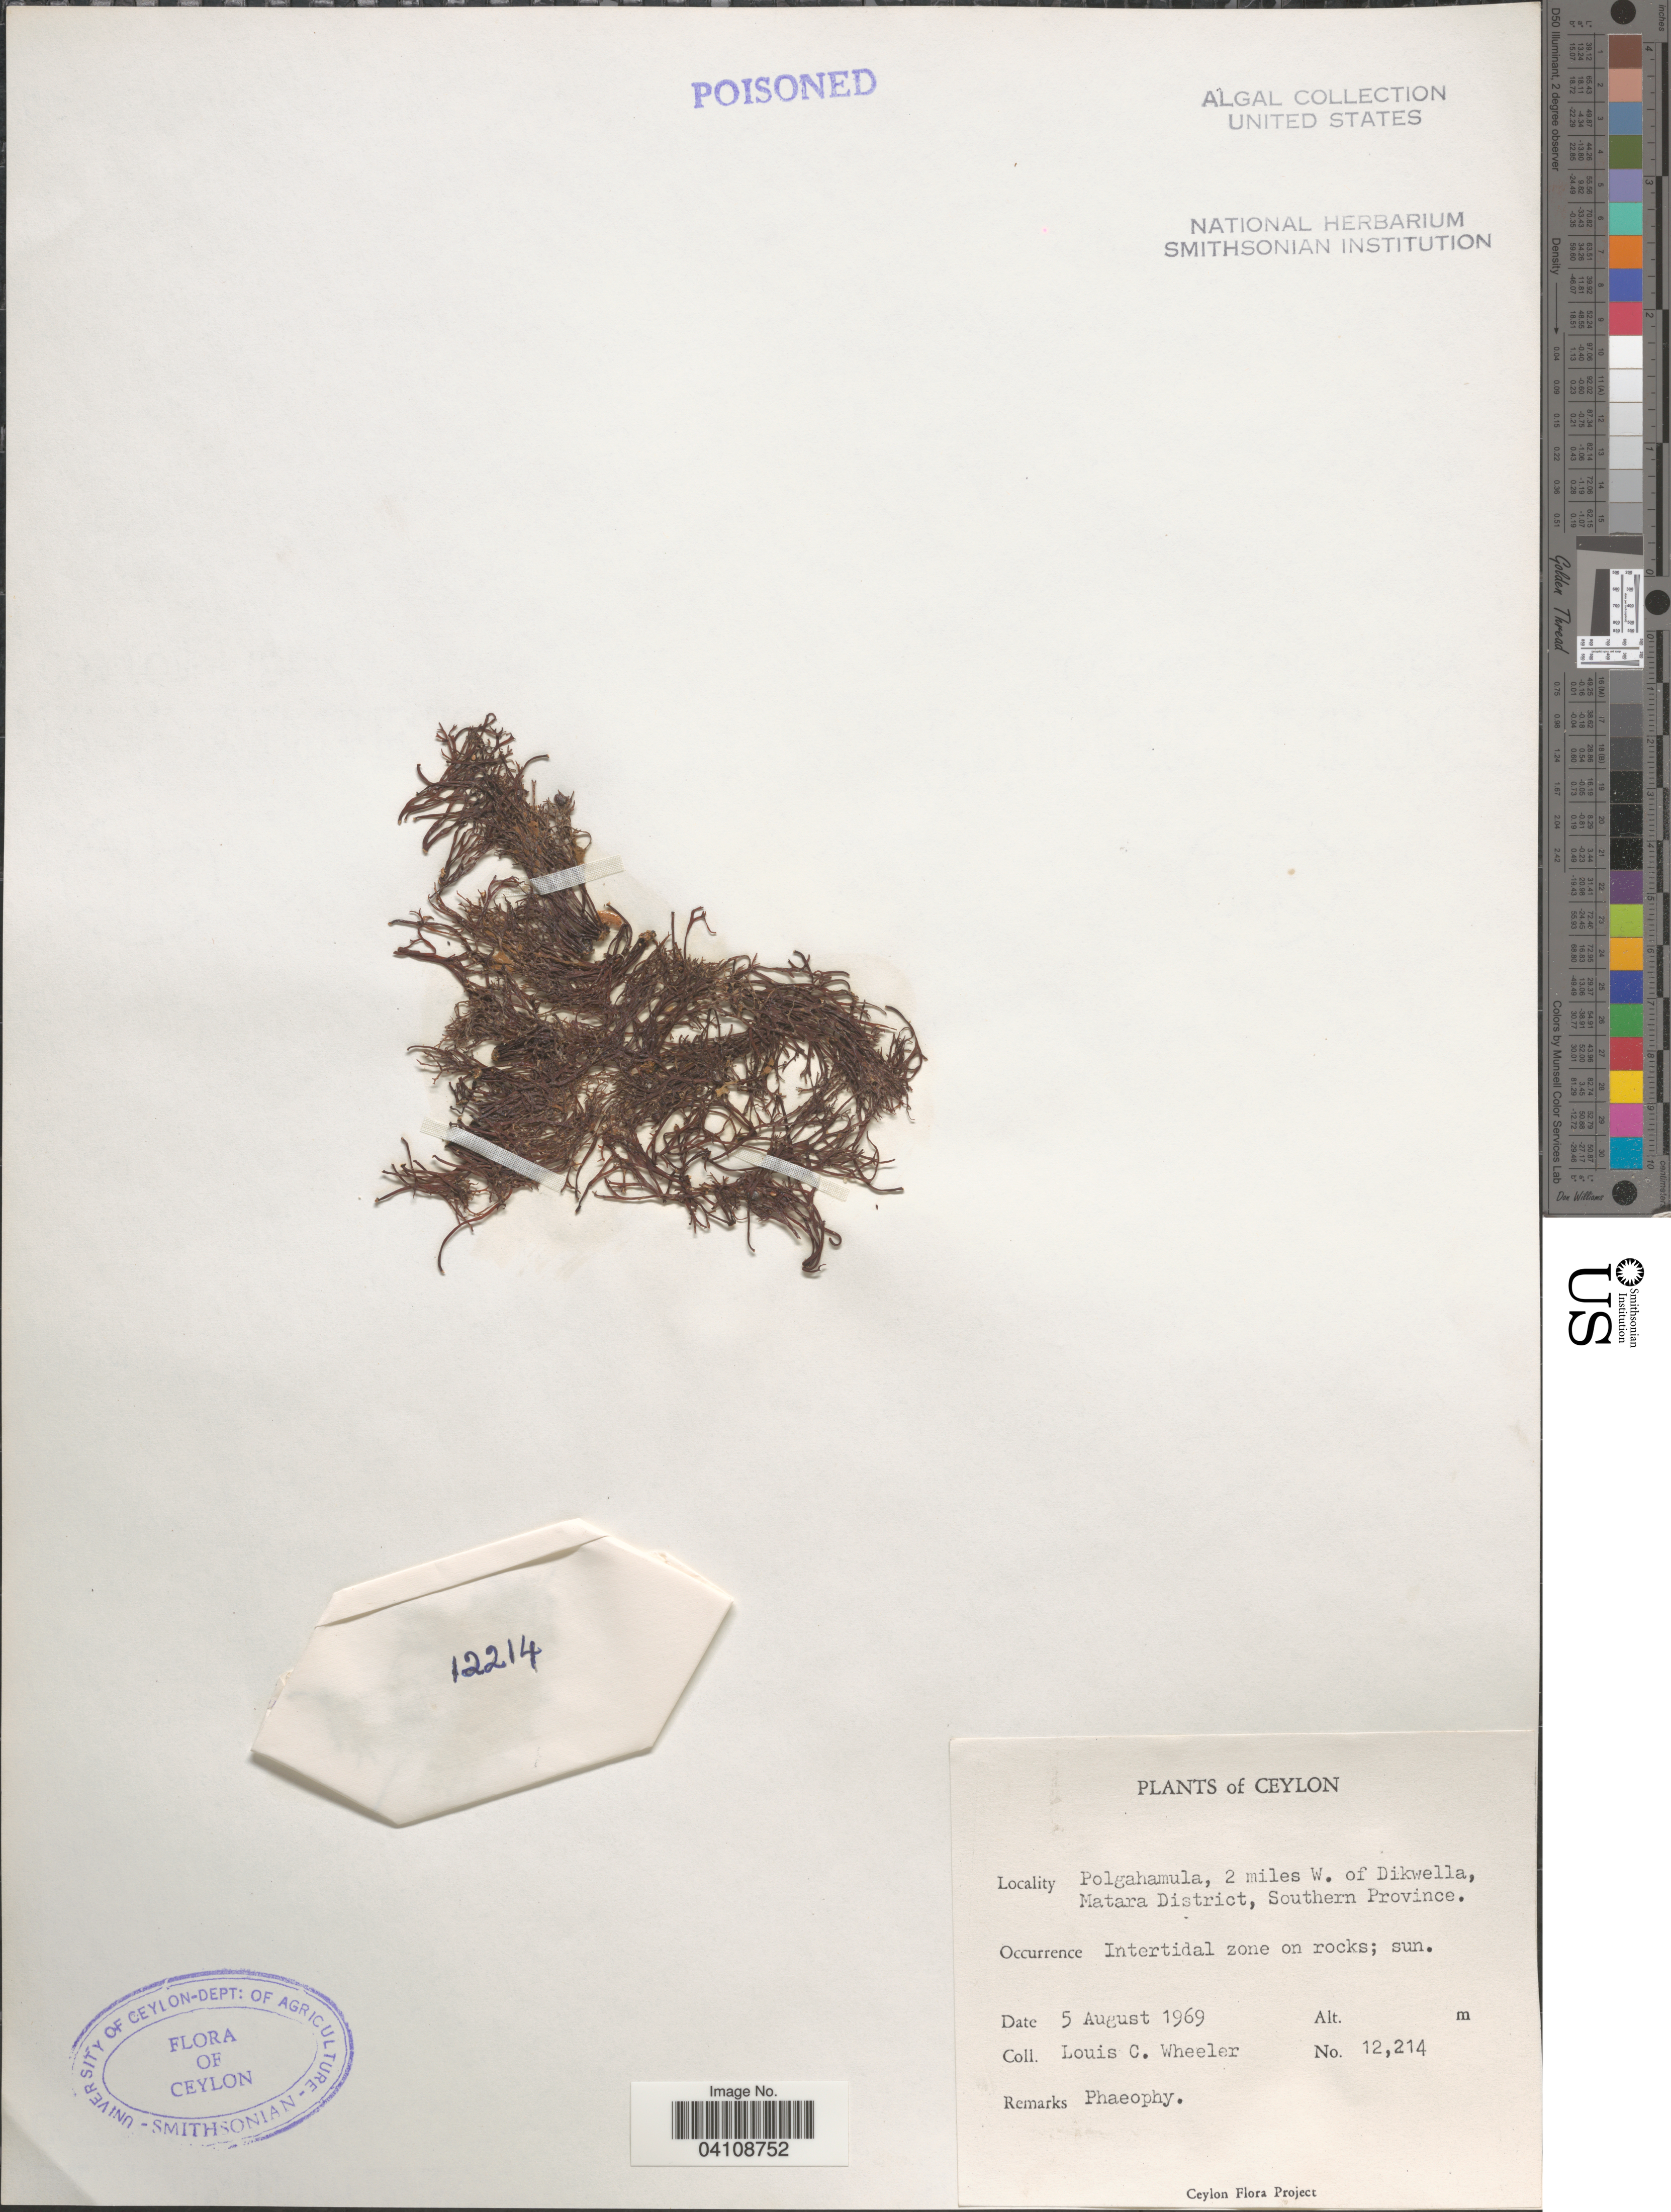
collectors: L. C. Wheeler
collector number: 12214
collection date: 1969-08-05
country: Sri Lanka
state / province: Southern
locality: Polgahamula, 2 miles W. of Dikwella, Matara District.